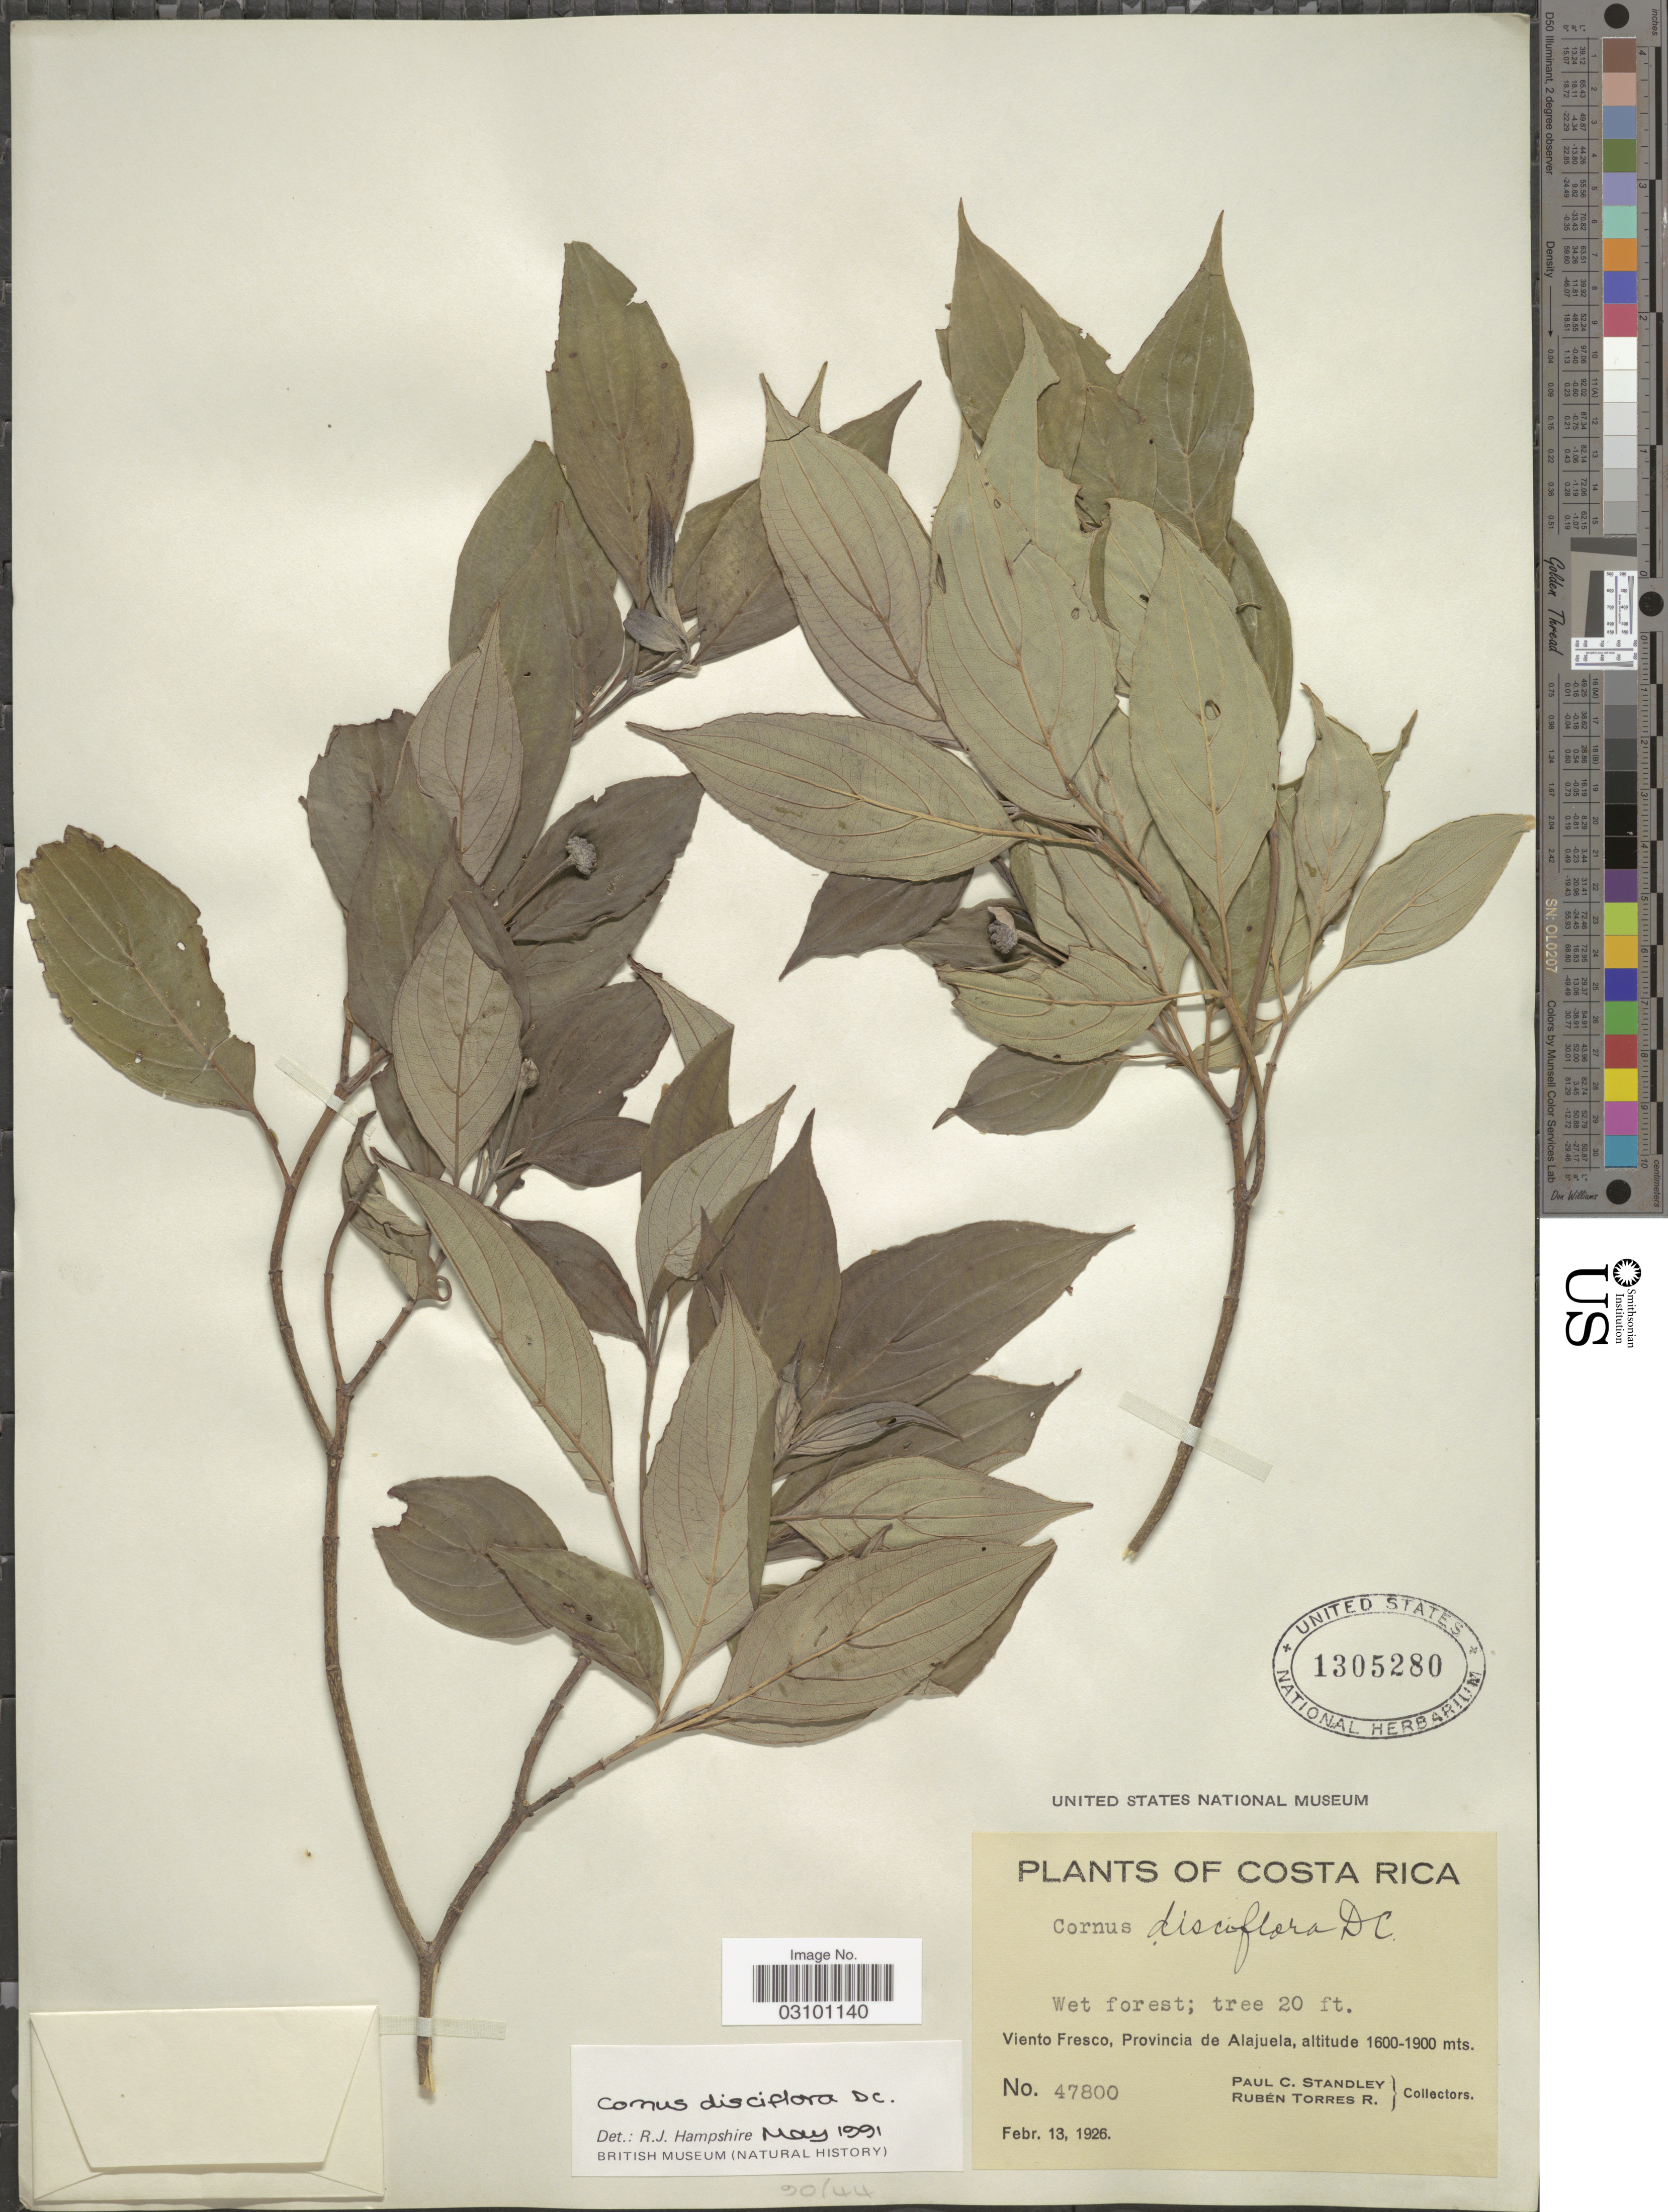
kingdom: Plantae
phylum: Tracheophyta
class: Magnoliopsida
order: Cornales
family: Cornaceae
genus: Cornus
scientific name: Cornus disciflora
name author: Moc. & Sessé ex DC.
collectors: P. C. Standley & R. Torres R.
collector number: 47800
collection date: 1926-02-13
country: Costa Rica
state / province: Alajuela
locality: Viento Fresco.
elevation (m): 1600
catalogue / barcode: US 1305280